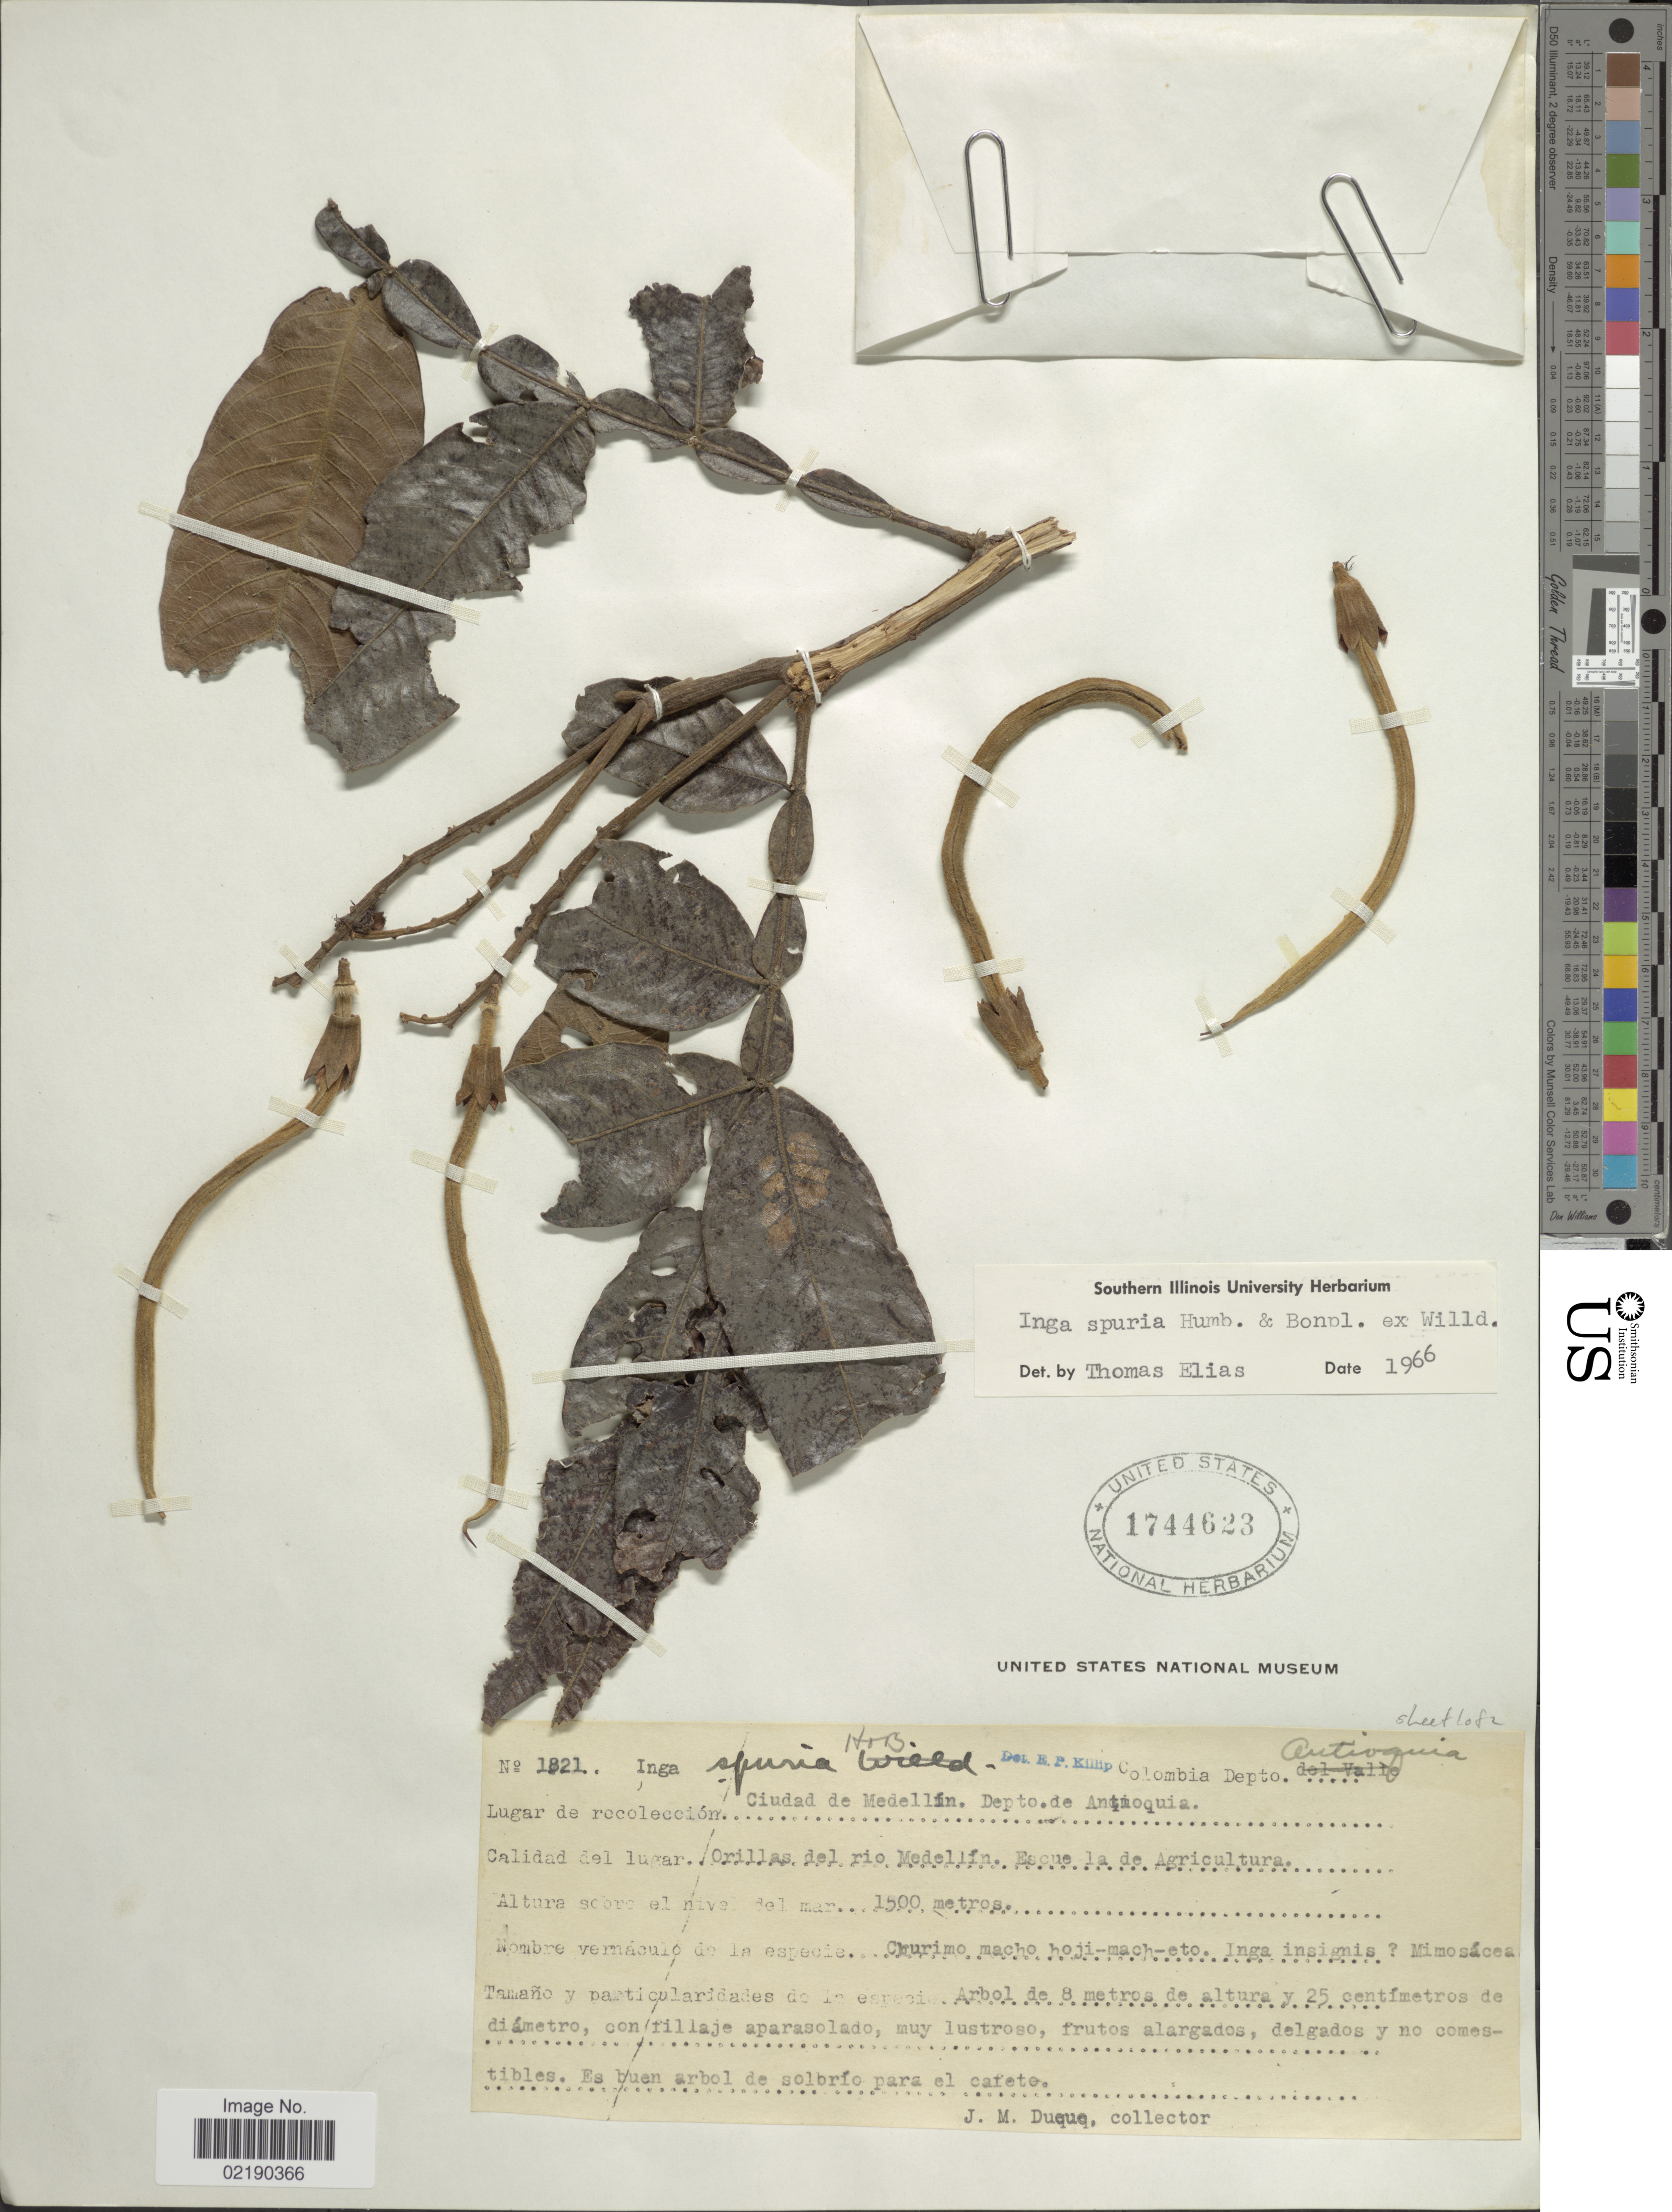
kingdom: Plantae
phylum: Tracheophyta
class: Magnoliopsida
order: Fabales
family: Fabaceae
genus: Inga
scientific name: Inga vera subsp. vera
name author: Willd.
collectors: J. Duque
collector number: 1821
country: Colombia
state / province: Antioquia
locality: Ciudad de Medellin. Orillas del rio Medellin. Escua la de Agricultura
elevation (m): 1500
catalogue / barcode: US 1744623